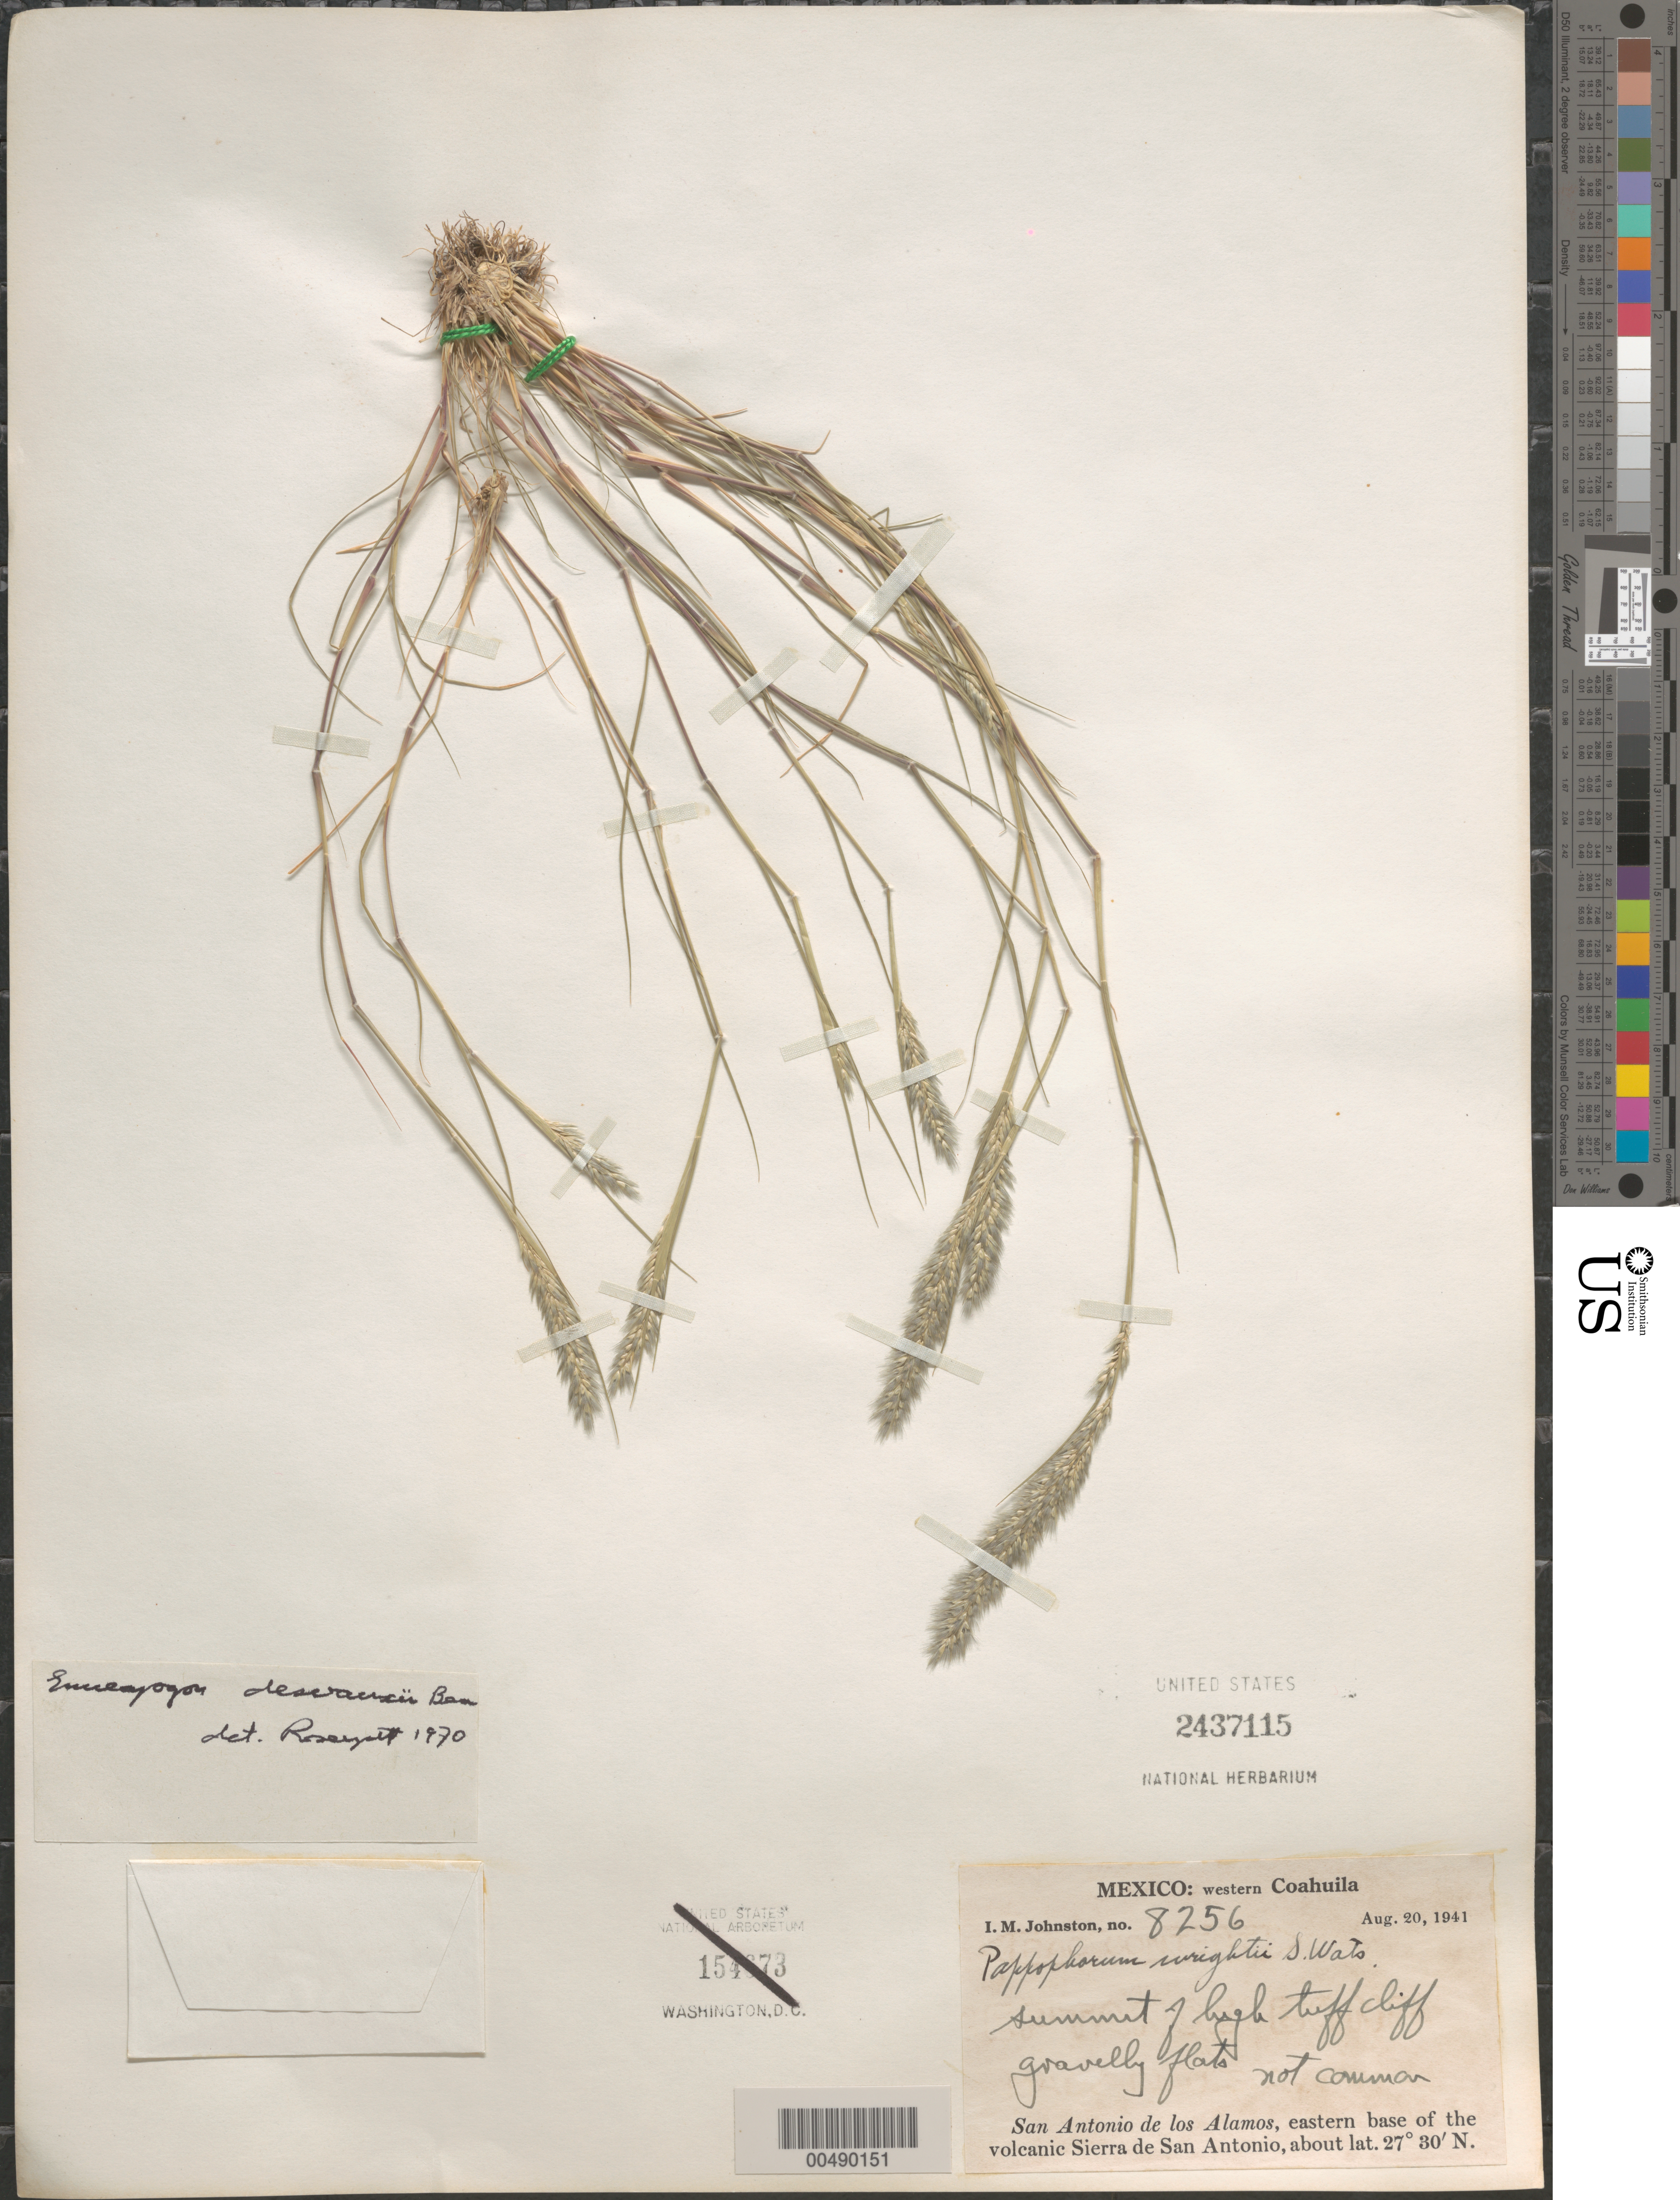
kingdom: Plantae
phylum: Tracheophyta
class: Liliopsida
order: Poales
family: Poaceae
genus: Enneapogon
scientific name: Enneapogon desvauxii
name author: P. Beauv.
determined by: Rosengurtt, B.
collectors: I.M. Johnston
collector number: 8256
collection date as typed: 20 Aug 1941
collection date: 1941-08-20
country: Mexico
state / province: Coahuila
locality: W Coahuila, San Antonio de los Alamos, E base of the Sierra de San Antonio (lat/long recorded as: lat=27:30:0:N long=:::W)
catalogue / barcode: US 2437115